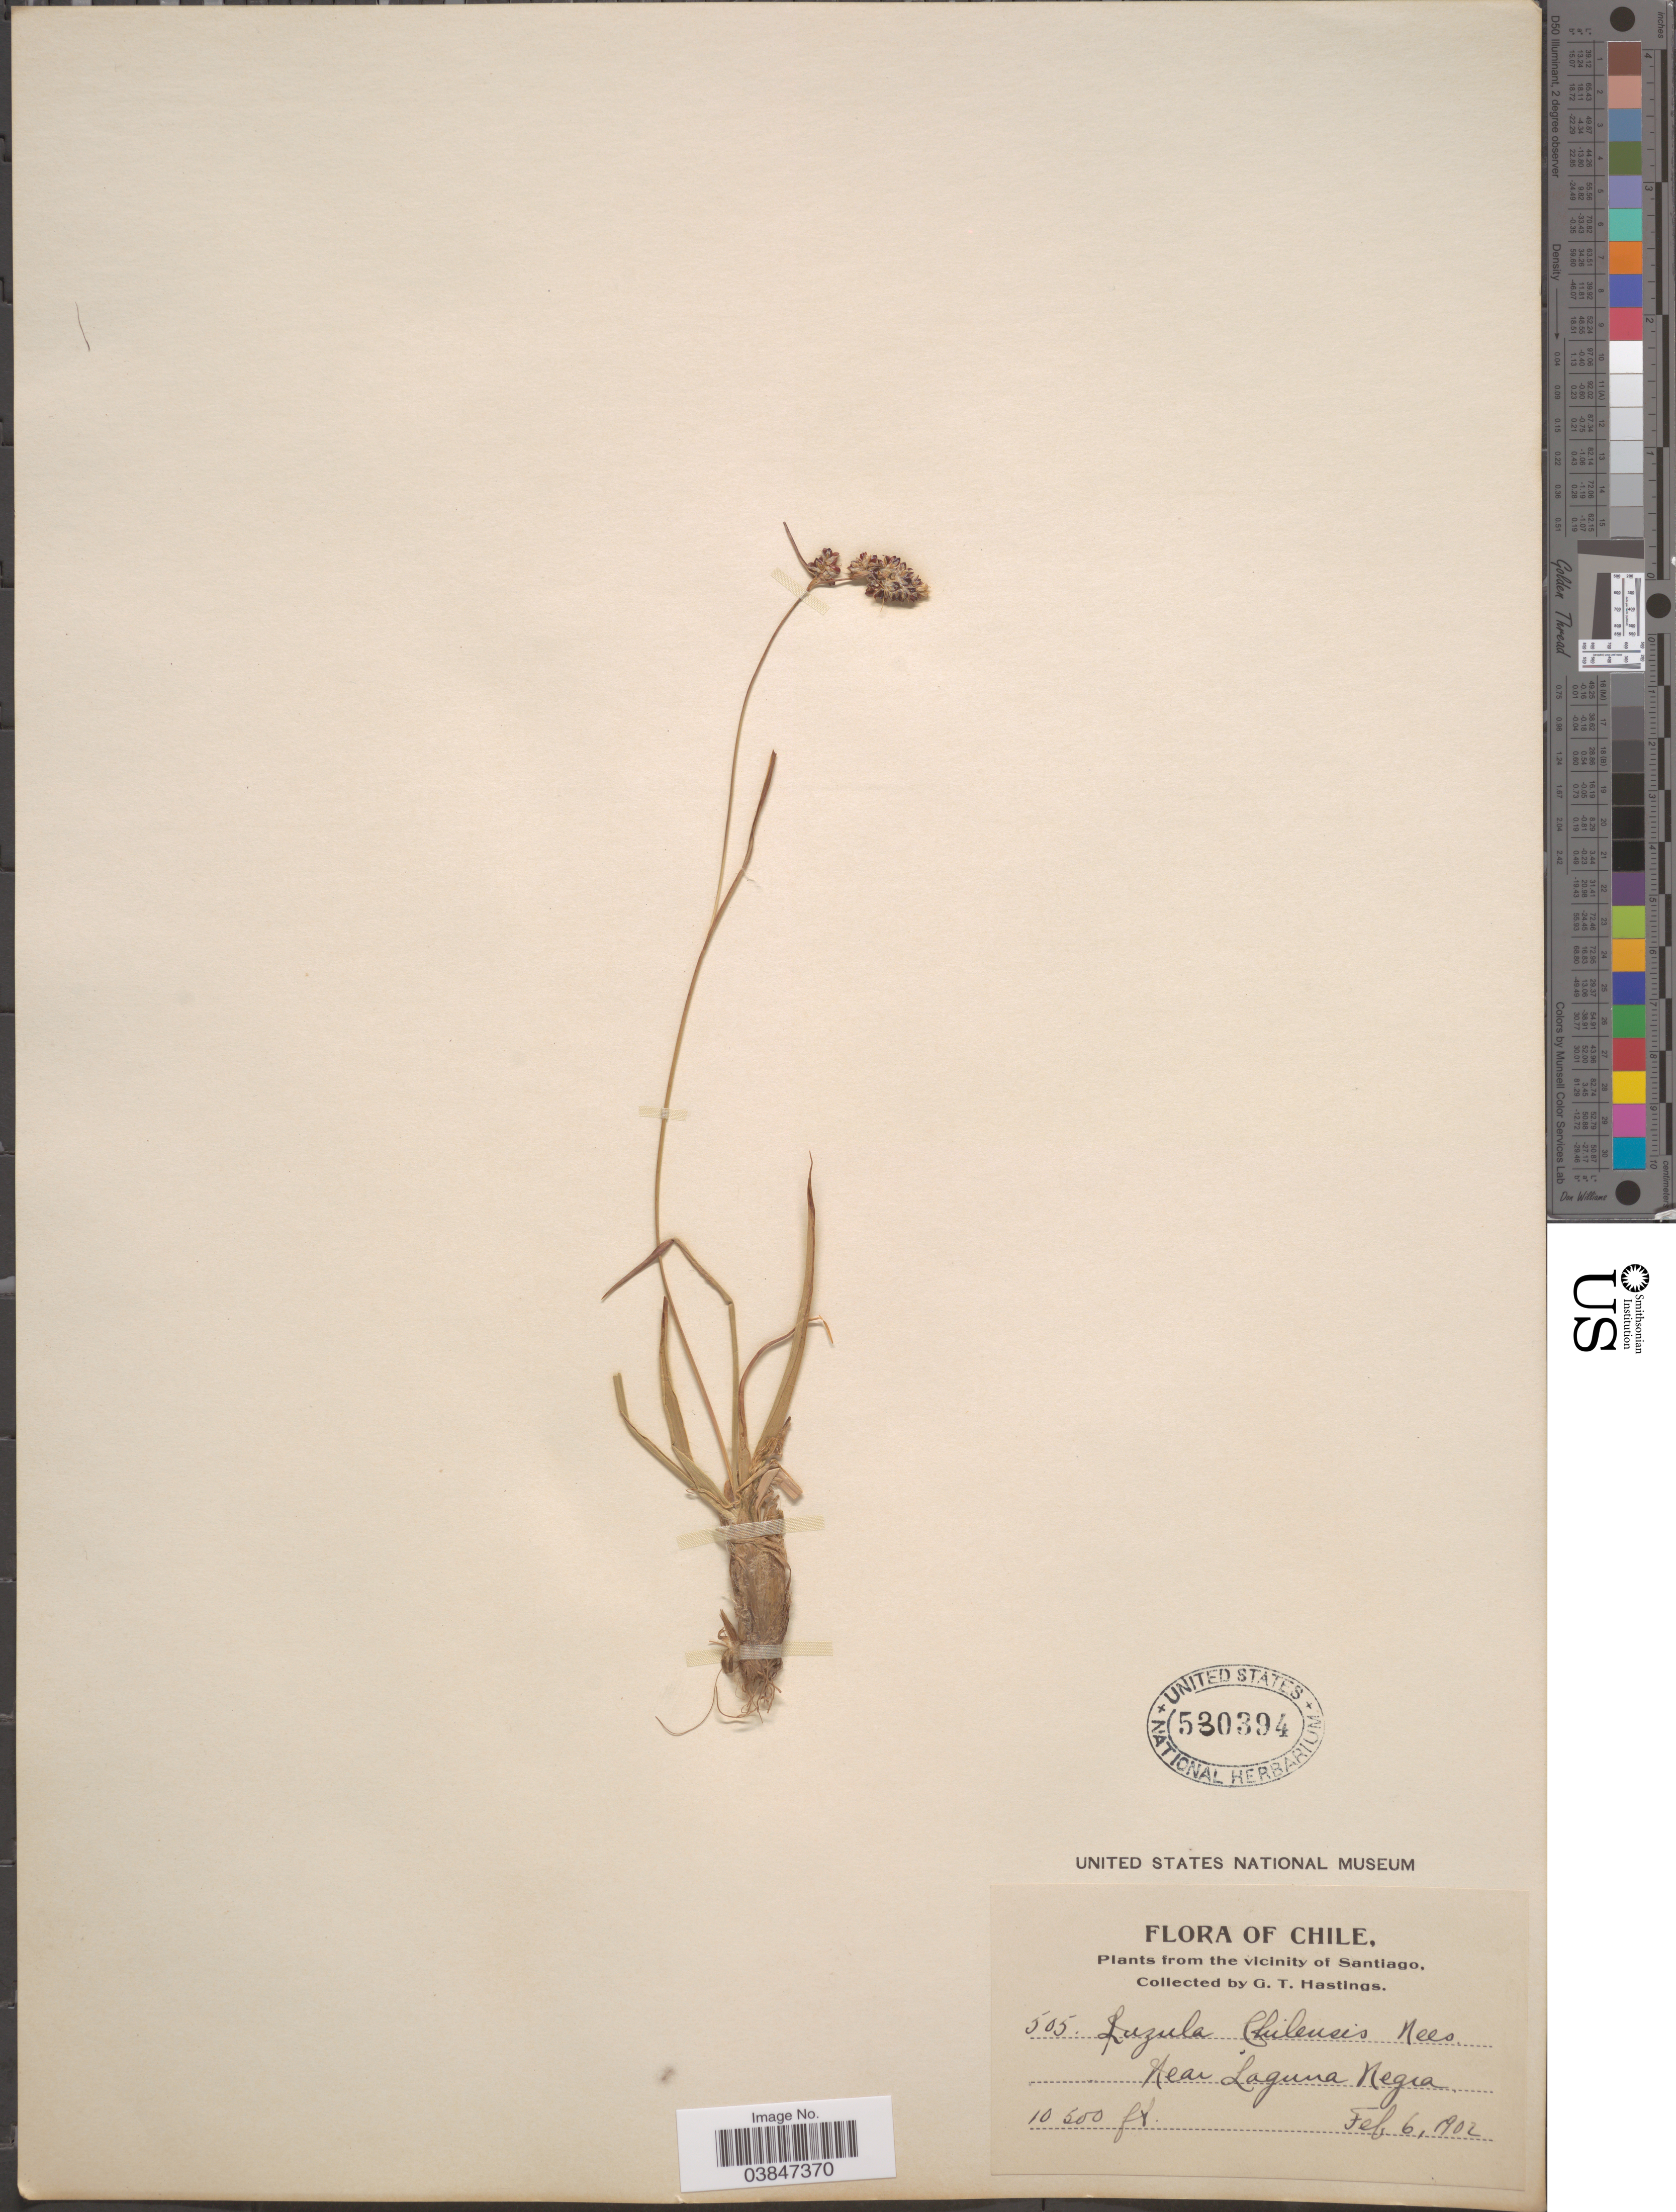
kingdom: Plantae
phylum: Tracheophyta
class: Liliopsida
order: Poales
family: Juncaceae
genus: Luzula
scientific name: Luzula chilensis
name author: Nees & Meyen ex Kunth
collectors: G. Hastings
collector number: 505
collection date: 1902-02-06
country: Chile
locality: Vicinity of Santiago. Near Laguna Negra.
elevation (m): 3200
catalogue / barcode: US 530394